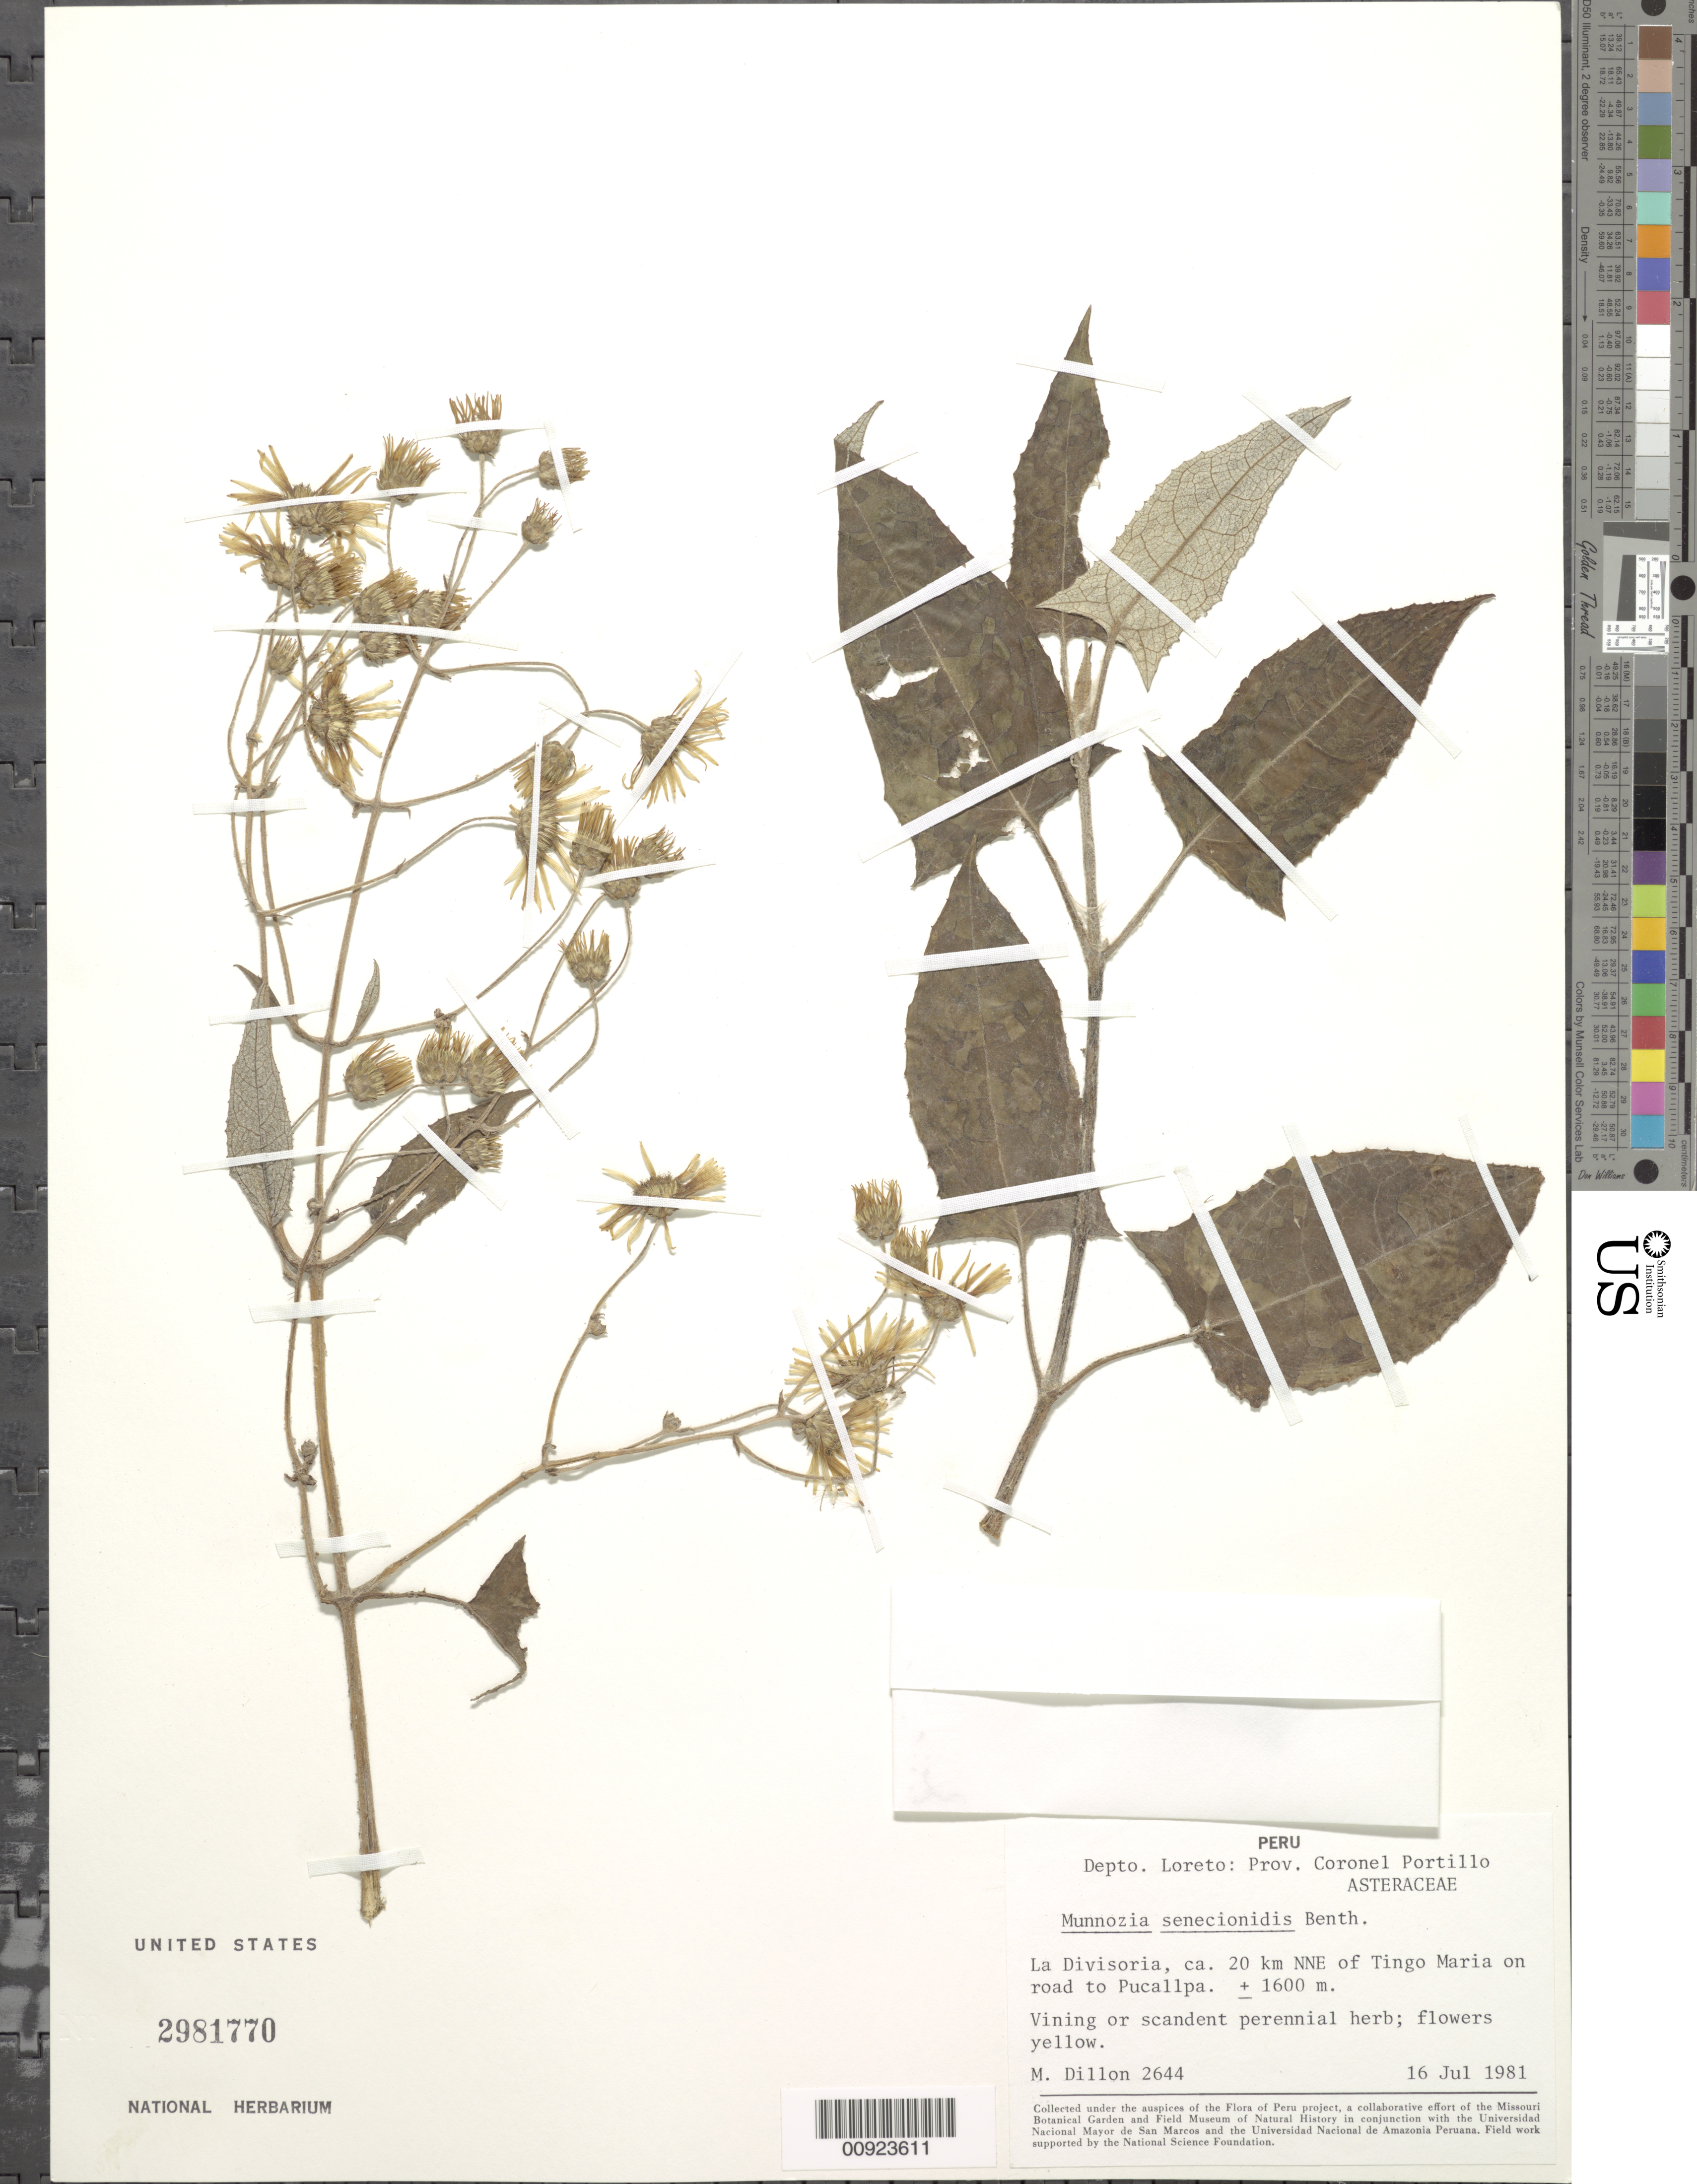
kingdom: Plantae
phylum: Tracheophyta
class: Magnoliopsida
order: Asterales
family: Asteraceae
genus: Munnozia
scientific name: Munnozia senecionidis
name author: Benth.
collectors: M. O. Dillon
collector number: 2644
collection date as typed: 16 July 1981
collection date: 1981-07-16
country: Peru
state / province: Ucayali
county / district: Coronel Portillo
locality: La Divisoria, ca 20km NNE of Tingo Maria on road to Pucallpa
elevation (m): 1600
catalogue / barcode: US 2981770